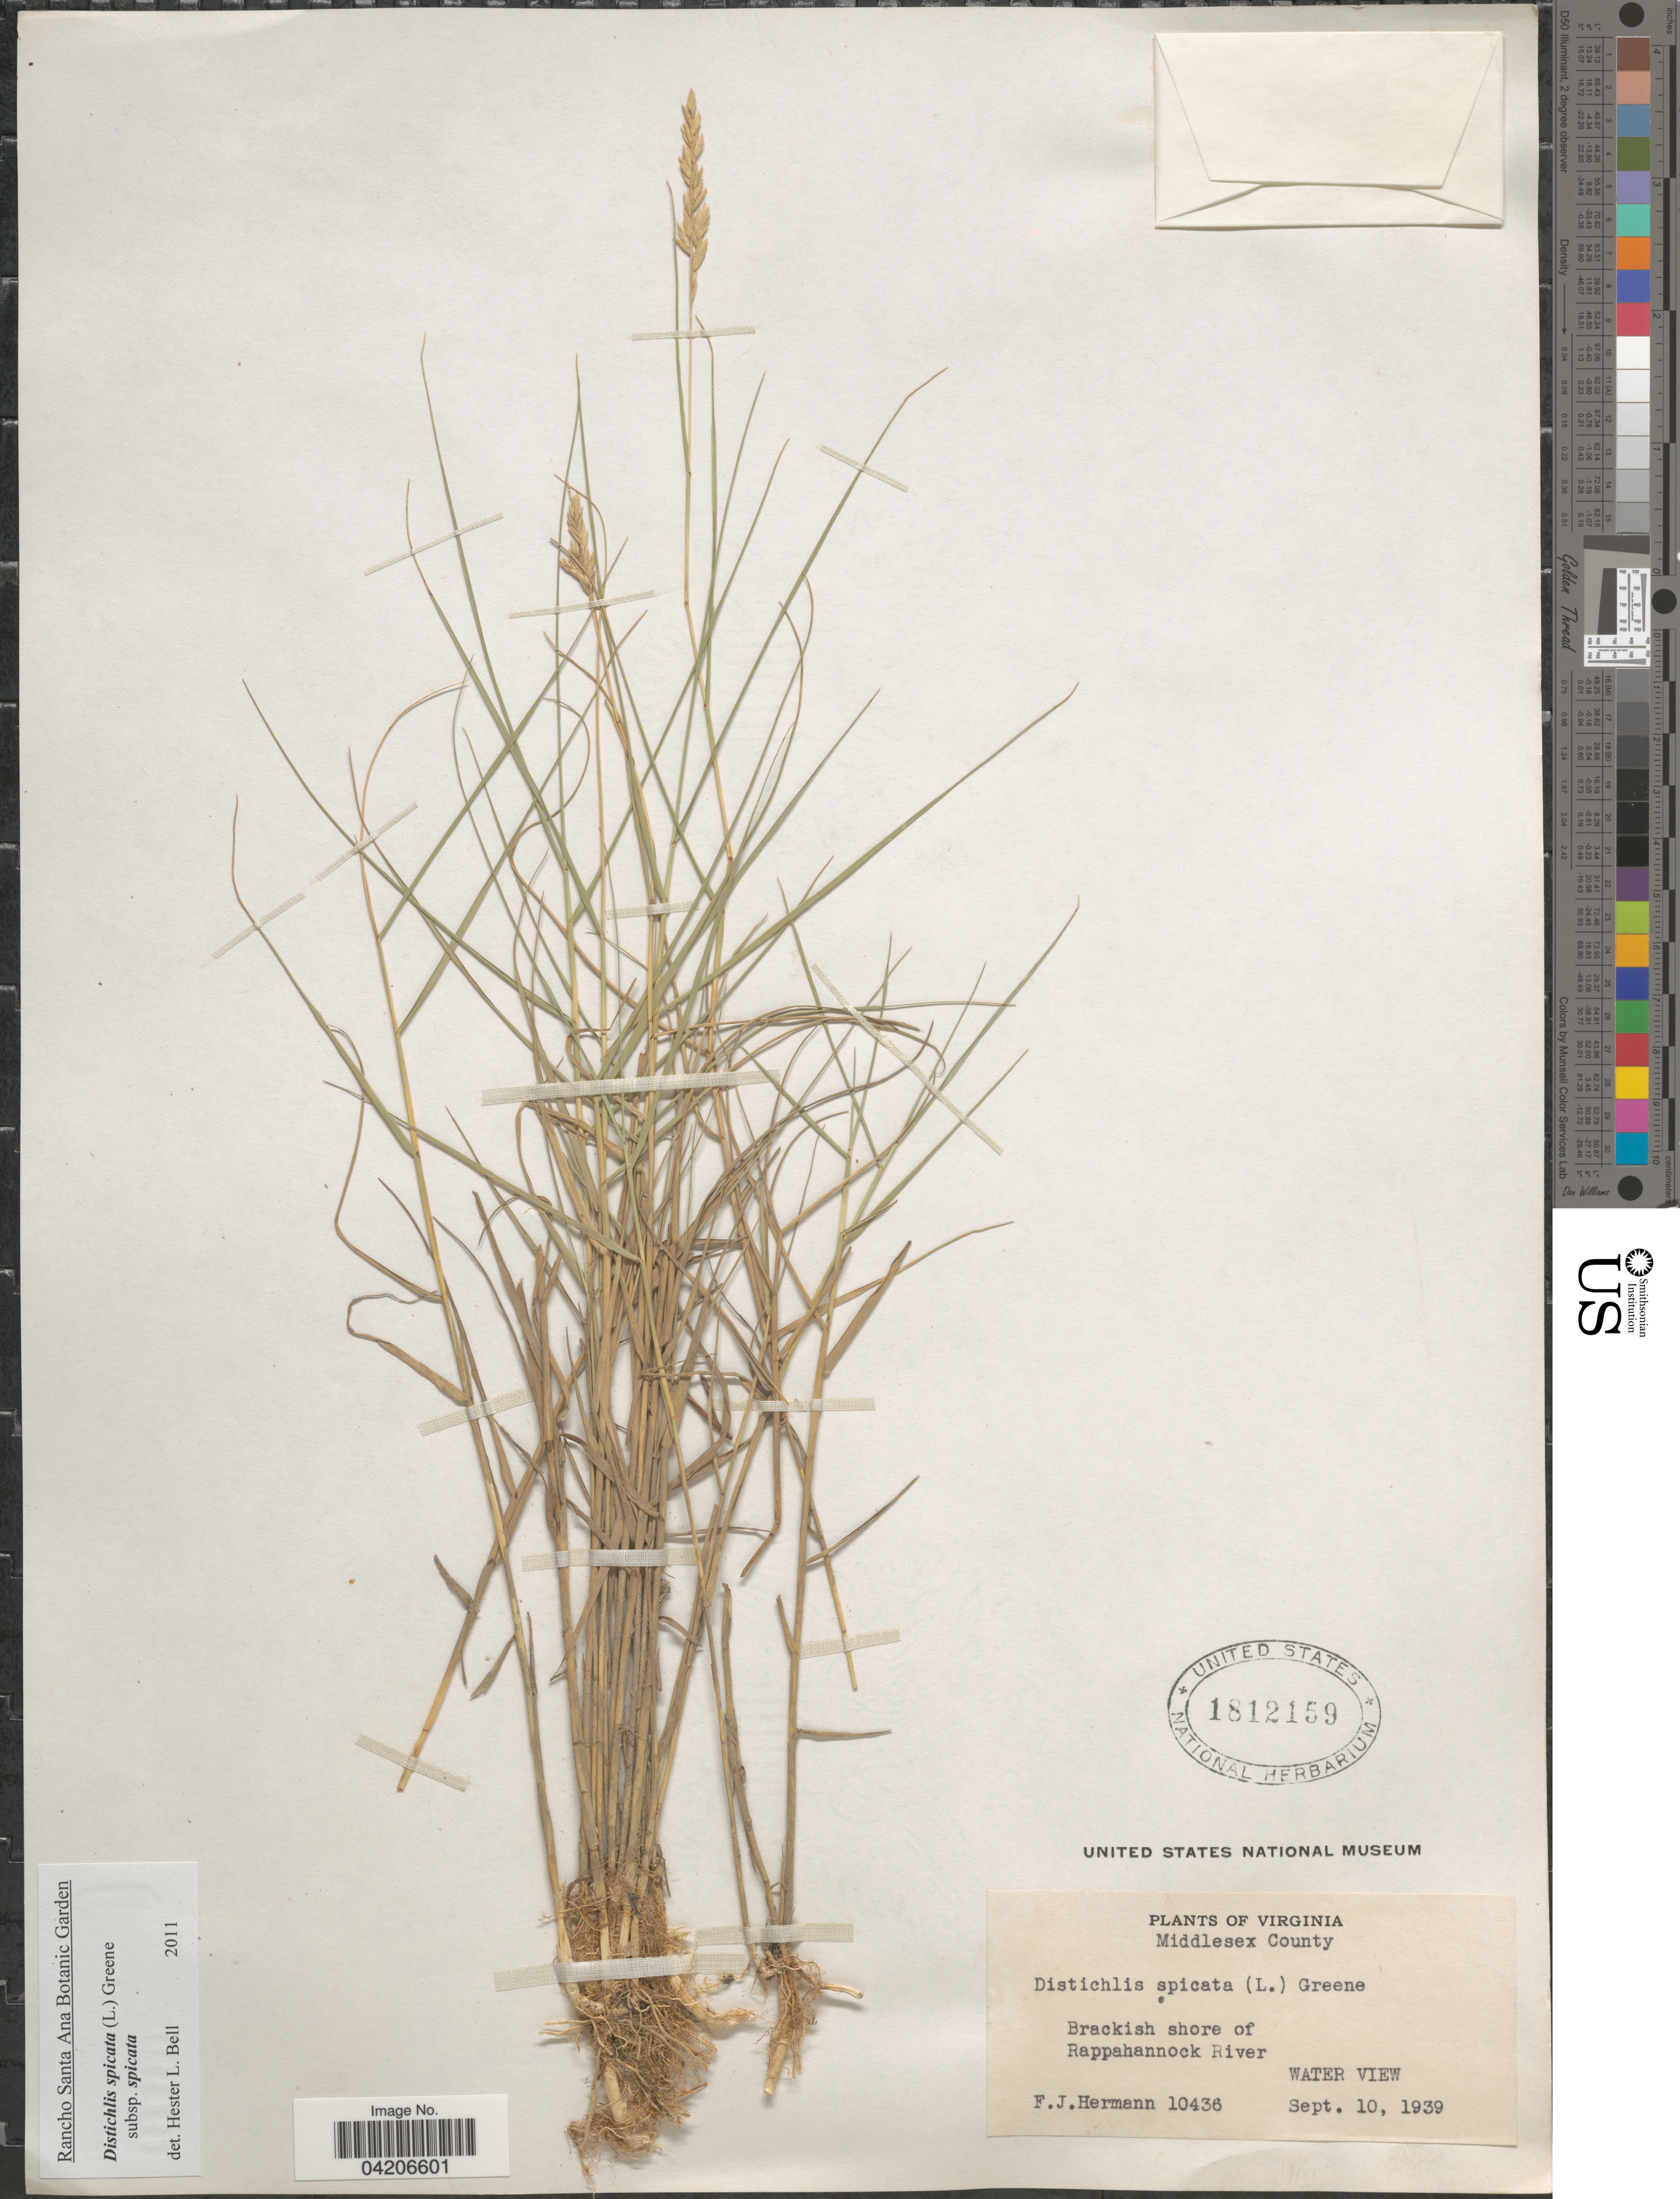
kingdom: Plantae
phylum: Tracheophyta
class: Liliopsida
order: Poales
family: Poaceae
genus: Distichlis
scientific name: Distichlis spicata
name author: (L.) Greene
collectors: F. J. Hermann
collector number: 10436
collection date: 1939-09-10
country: United States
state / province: Virginia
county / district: Middlesex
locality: Middlesex County. Brackish shore of Rappahannock River. Water View.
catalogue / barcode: US 1812159